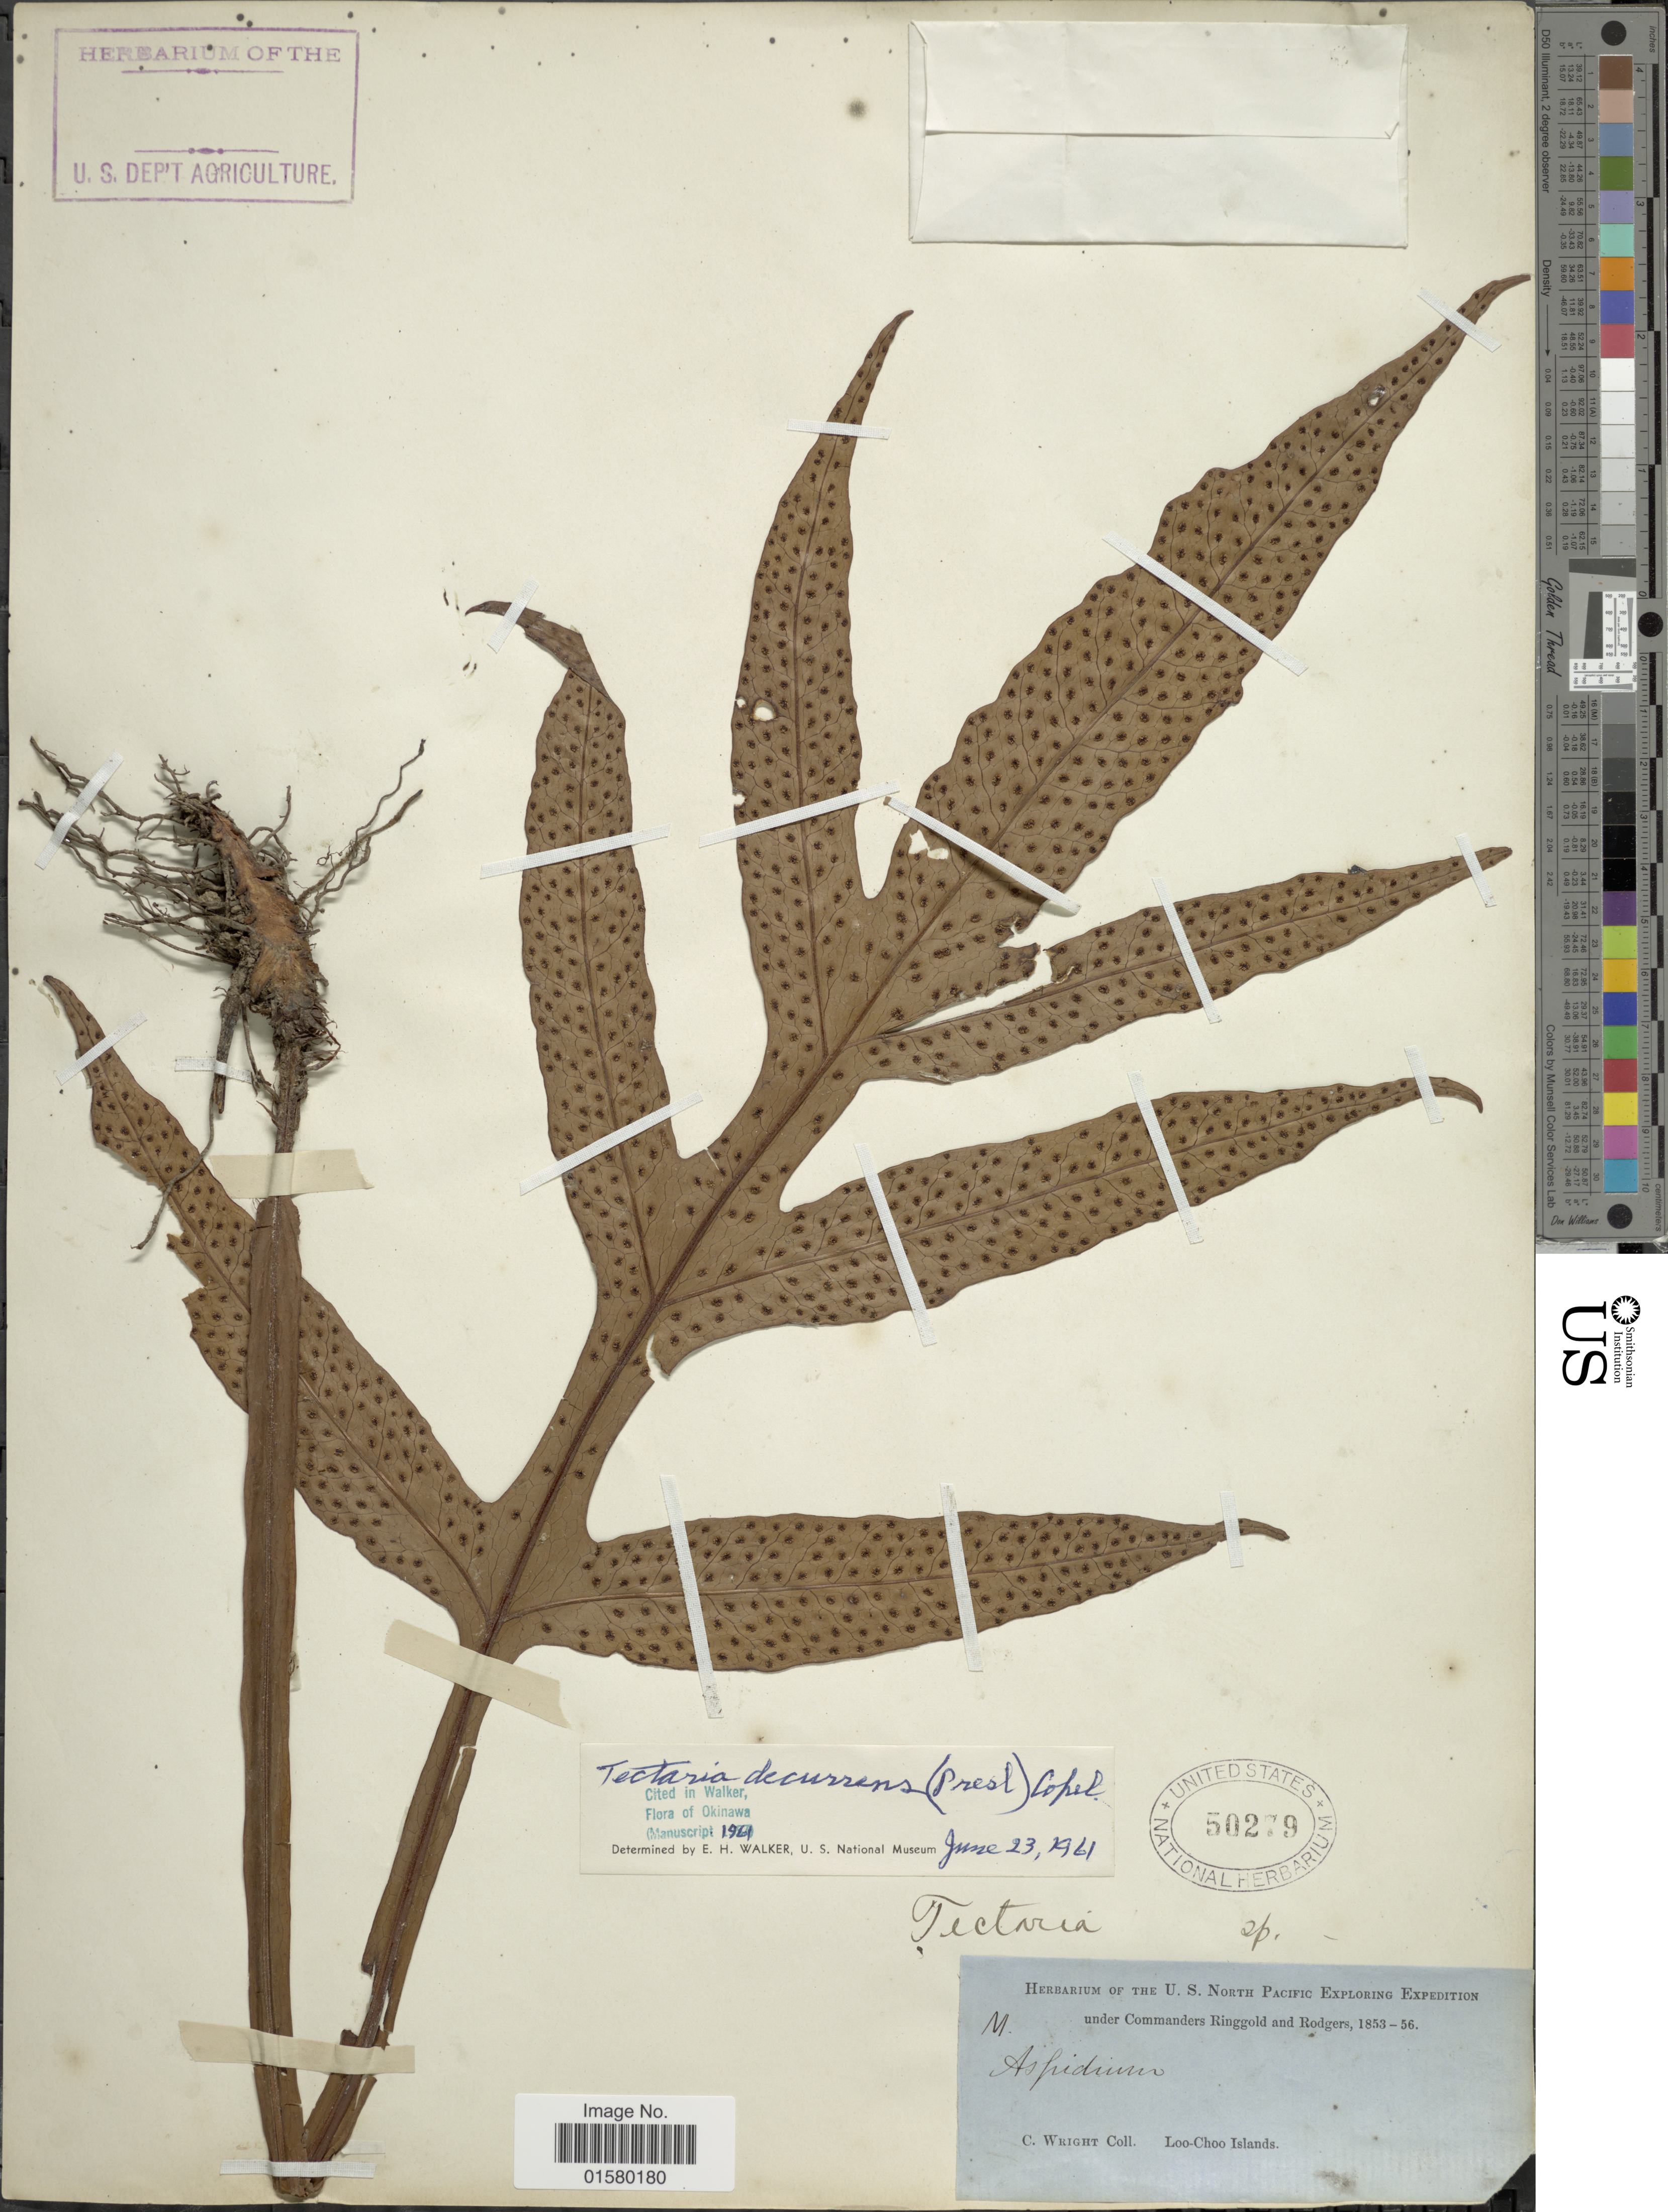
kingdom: Plantae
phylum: Tracheophyta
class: Polypodiopsida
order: Polypodiales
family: Tectariaceae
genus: Tectaria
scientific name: Tectaria decurrens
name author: (Presel.) Copel. in Elmer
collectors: C. Wright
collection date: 1853/1856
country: Japan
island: Ryukyu Islands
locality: Loo-Choo Islands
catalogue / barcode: US 50279